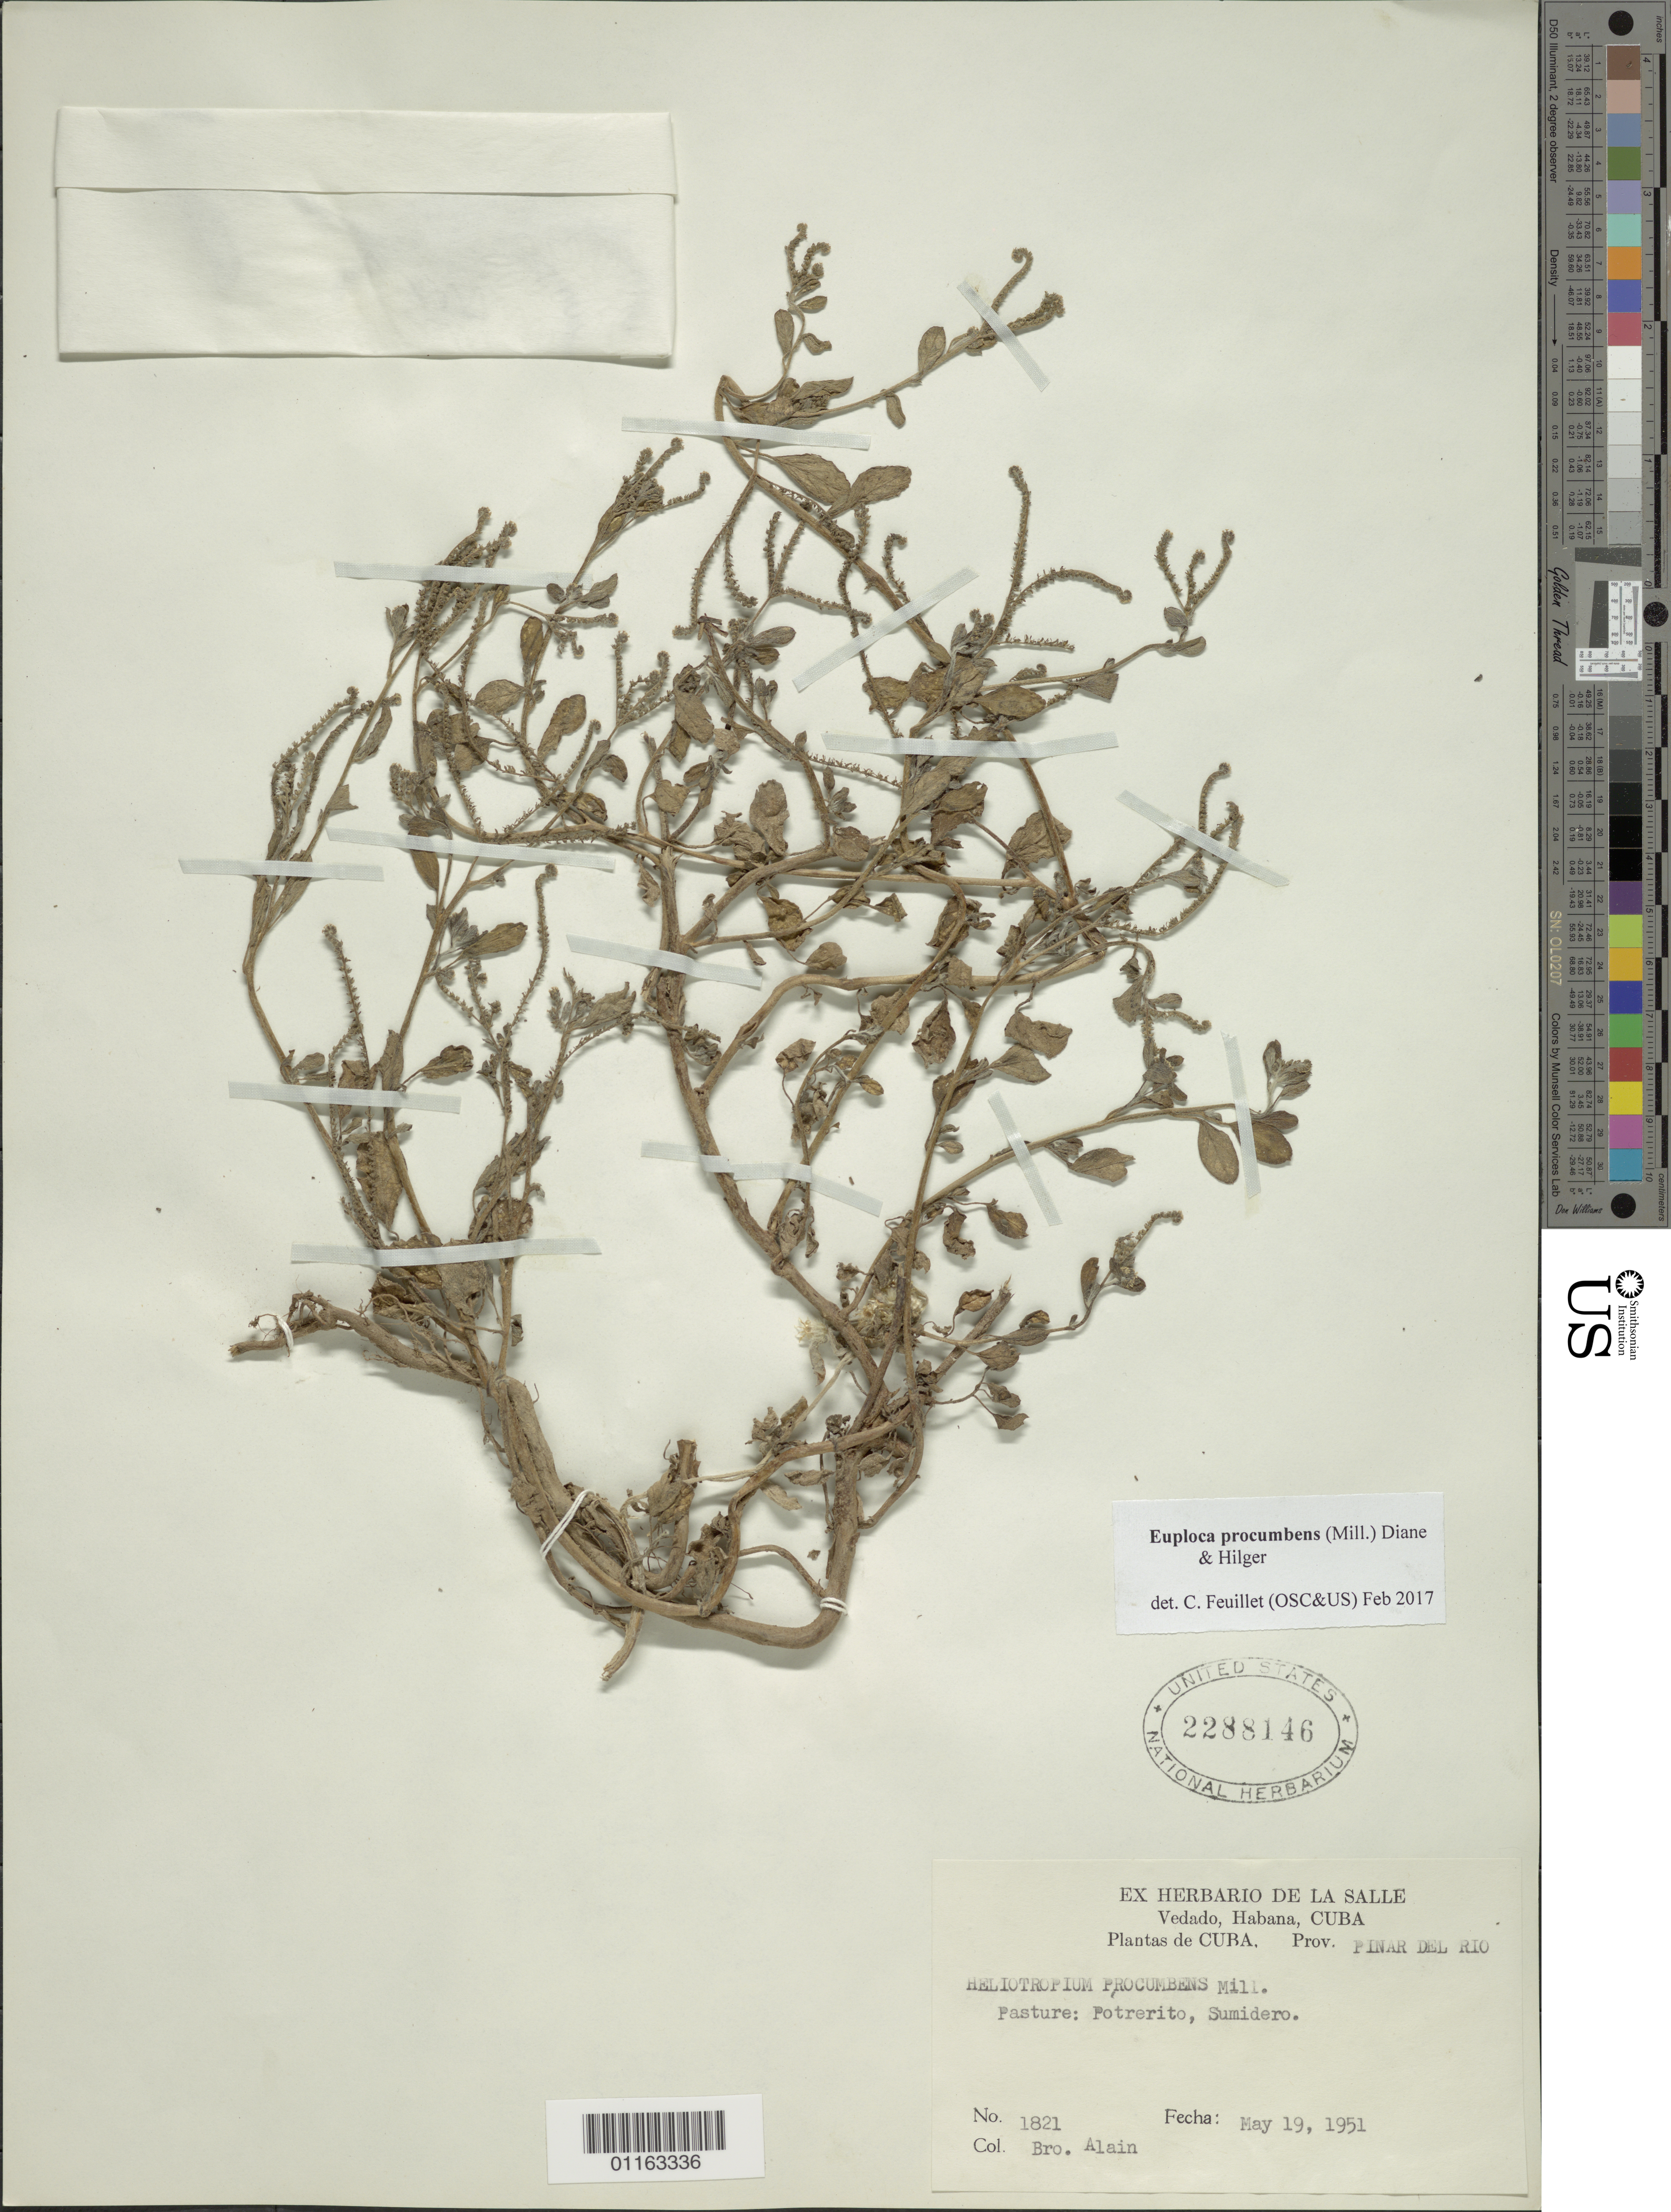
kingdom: Plantae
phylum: Tracheophyta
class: Magnoliopsida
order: Boraginales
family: Heliotropiaceae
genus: Euploca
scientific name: Euploca procumbens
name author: (Mill.) Diane & Hilger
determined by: Feuillet, C.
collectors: A. H. Liogier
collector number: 1821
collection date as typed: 19 May 1951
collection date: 1951-05-19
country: Cuba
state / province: Pinar del Rio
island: Cuba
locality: Potrerito, Sumidero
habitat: Pasture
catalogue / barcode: US 2288146